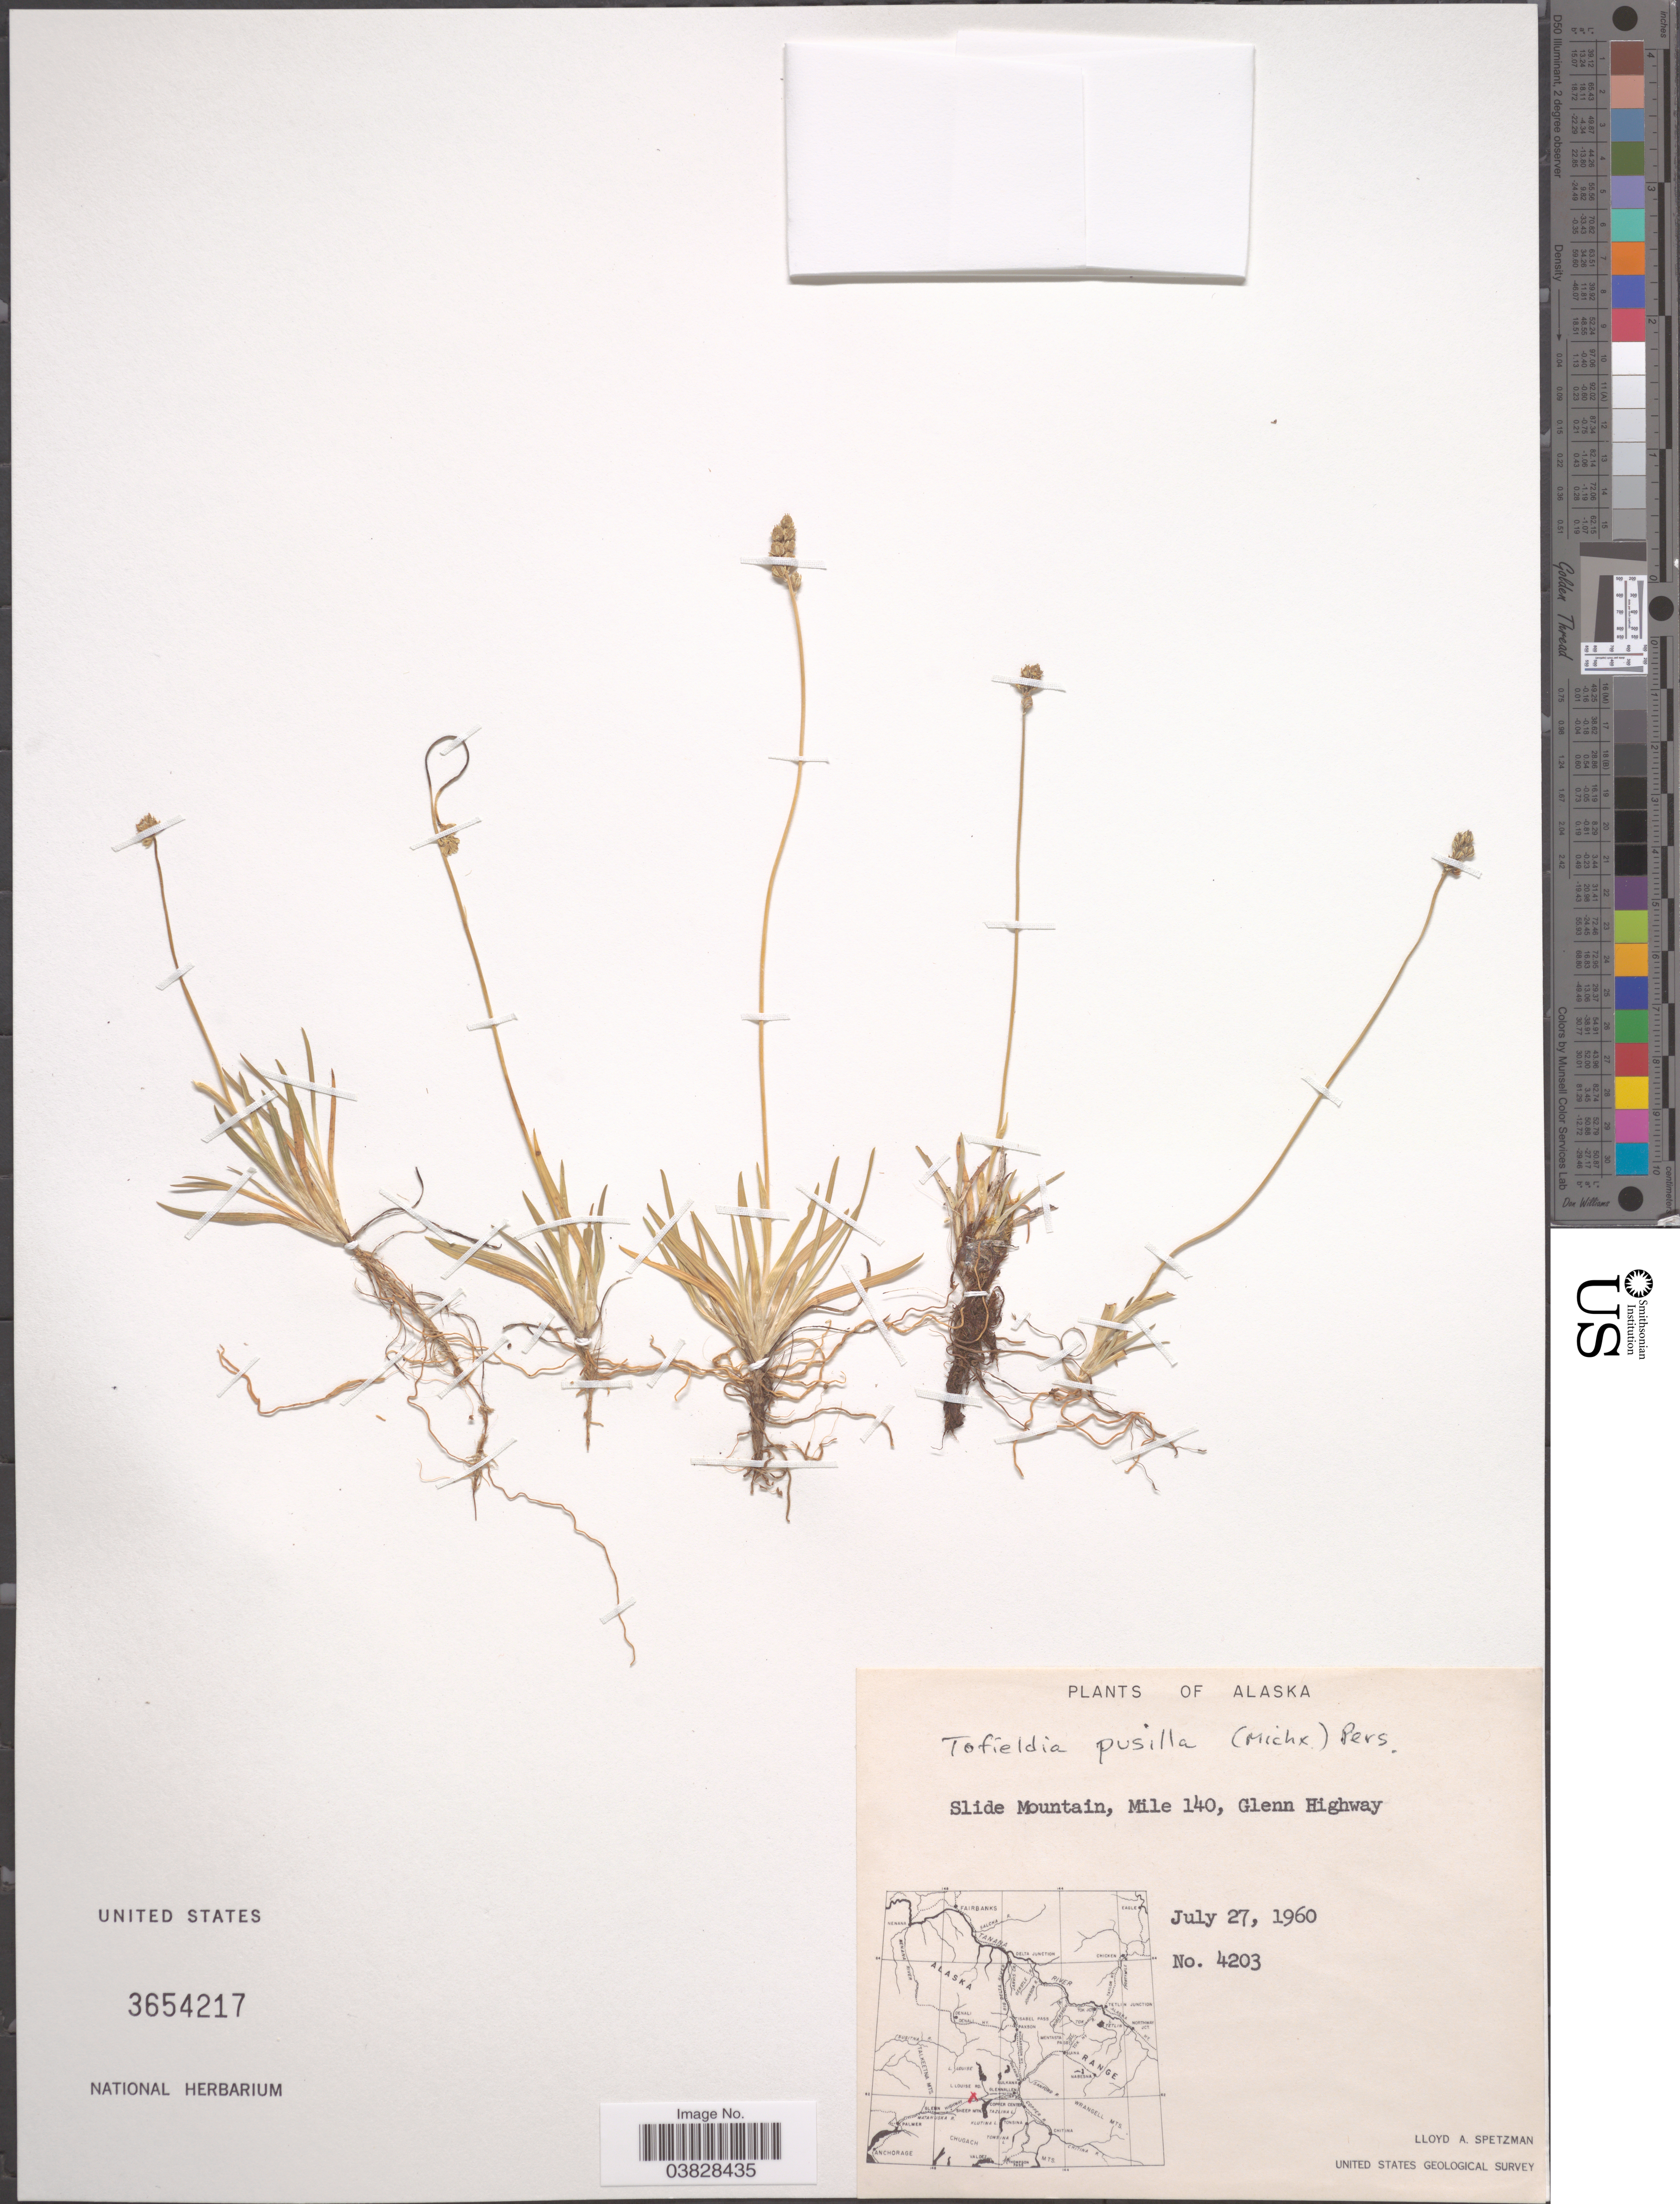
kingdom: Plantae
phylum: Tracheophyta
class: Liliopsida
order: Alismatales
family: Tofieldiaceae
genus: Tofieldia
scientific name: Tofieldia pusilla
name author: (Michx.) Pers.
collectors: L. Spetzman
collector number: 4203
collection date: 1960-07-27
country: United States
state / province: Alaska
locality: Slide Mountain, Mile 140, Glenn Highway.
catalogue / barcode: US 3654217